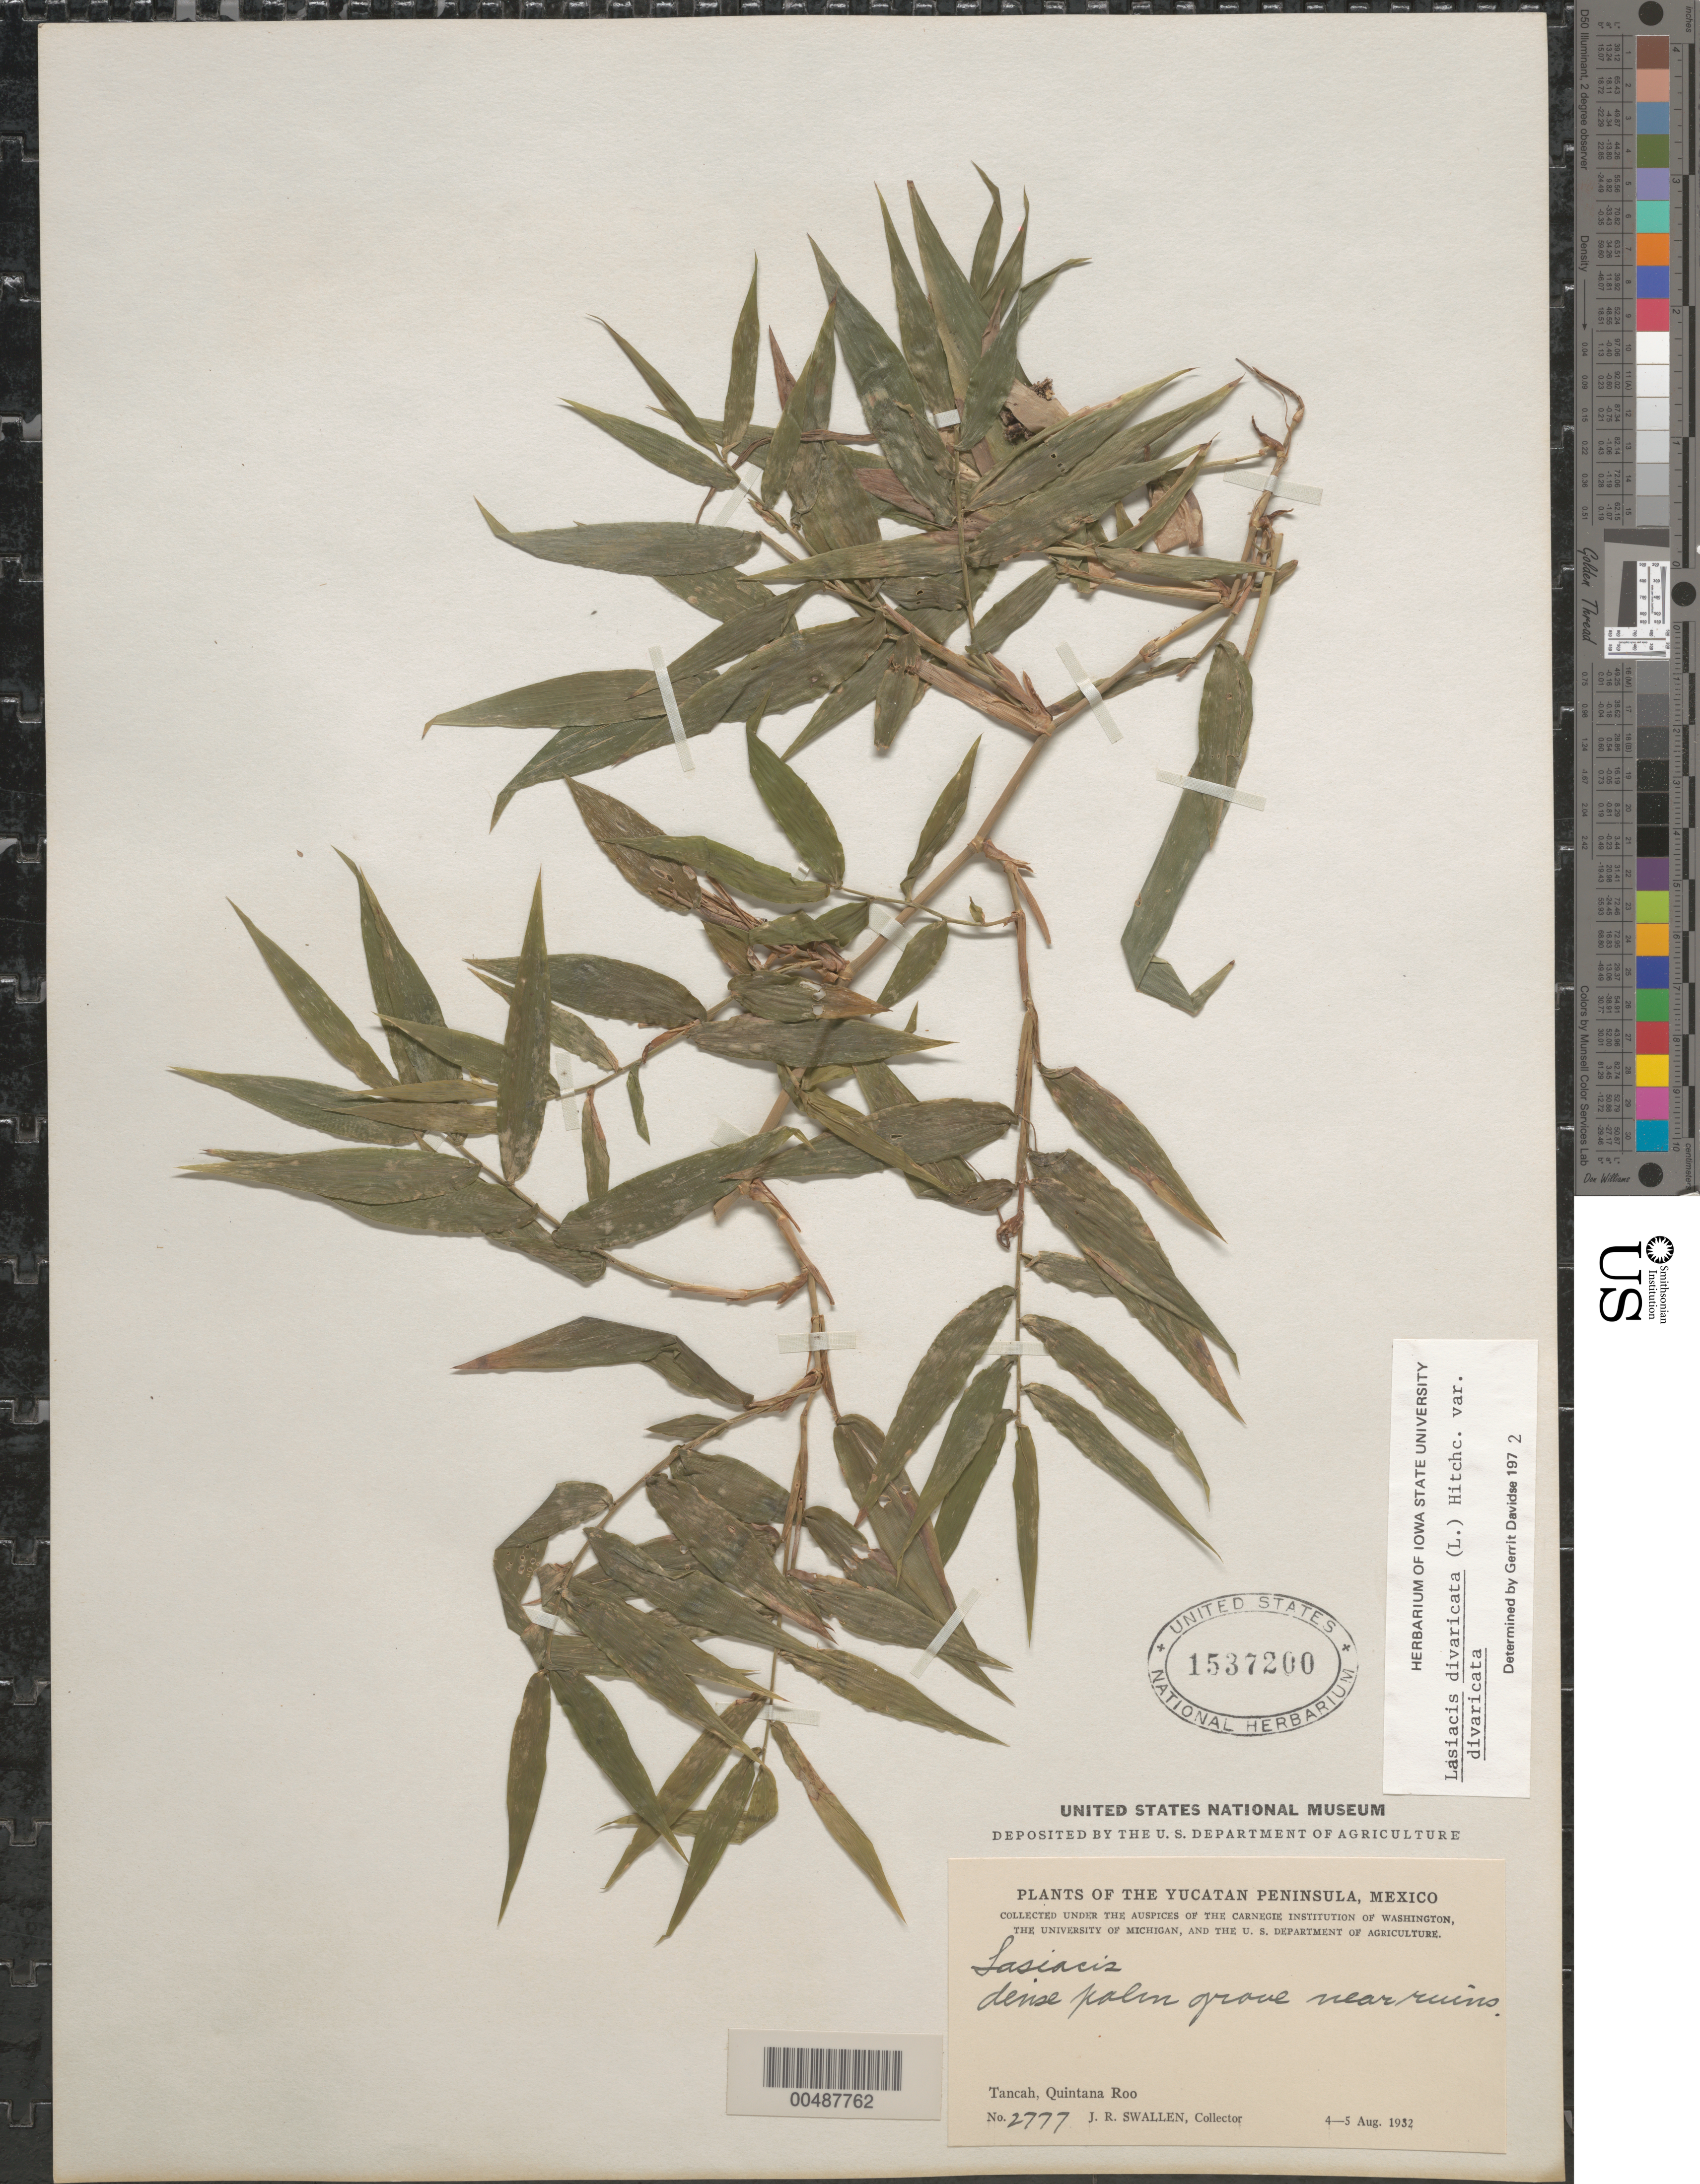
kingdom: Plantae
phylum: Tracheophyta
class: Liliopsida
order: Poales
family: Poaceae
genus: Lasiacis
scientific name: Lasiacis divaricata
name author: (L.) Hitchc.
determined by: Davidse, Gerrit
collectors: J. R. Swallen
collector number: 2777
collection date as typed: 4 Aug 1932 to 5 Aug 1932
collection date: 1932-08-04/1932-08-05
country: Mexico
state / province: Quintana Roo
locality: Yucatan Peninsula, Tancah, near ruins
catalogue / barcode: US 1537200